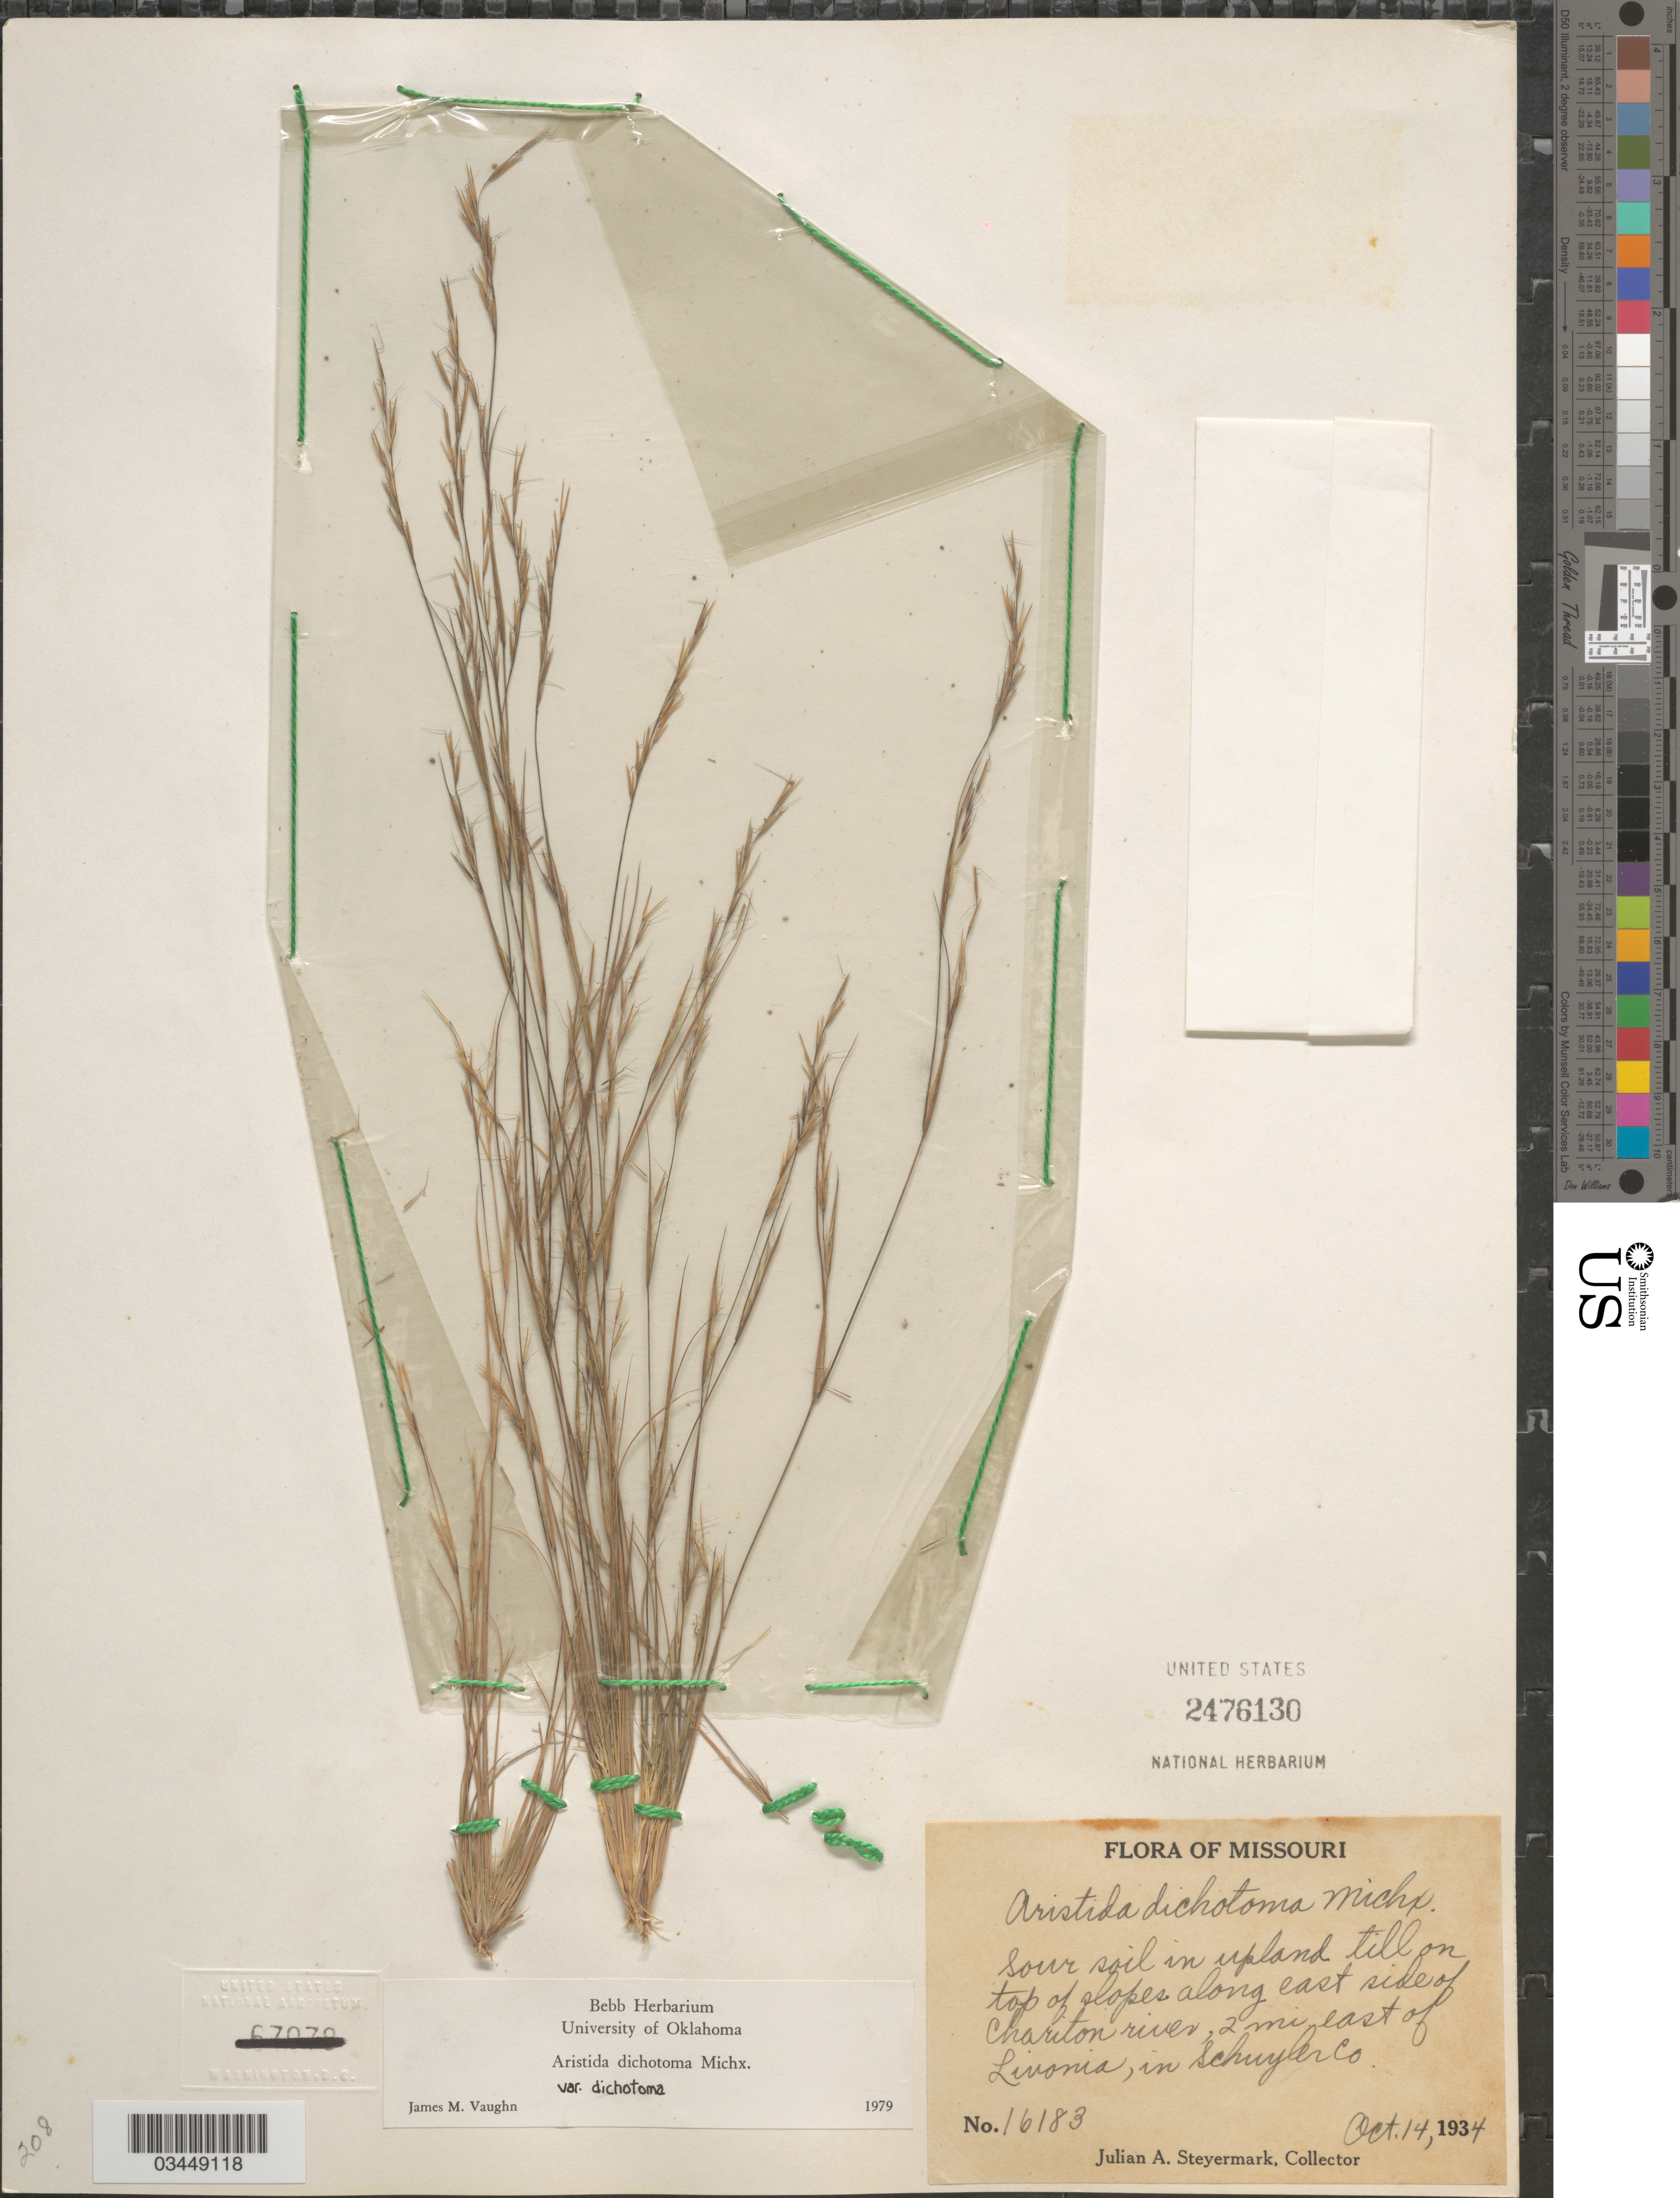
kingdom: Plantae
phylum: Tracheophyta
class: Liliopsida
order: Poales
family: Poaceae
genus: Aristida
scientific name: Aristida dichotoma var. dichotoma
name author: Michx.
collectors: J. Steyermark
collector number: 16183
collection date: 1934-10-14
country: United States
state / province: Missouri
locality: Sour soil in upland till on top of slopes along east side of Chariton river, 2 mi. east of Livonia, in Schuyler Co.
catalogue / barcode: US 2476130